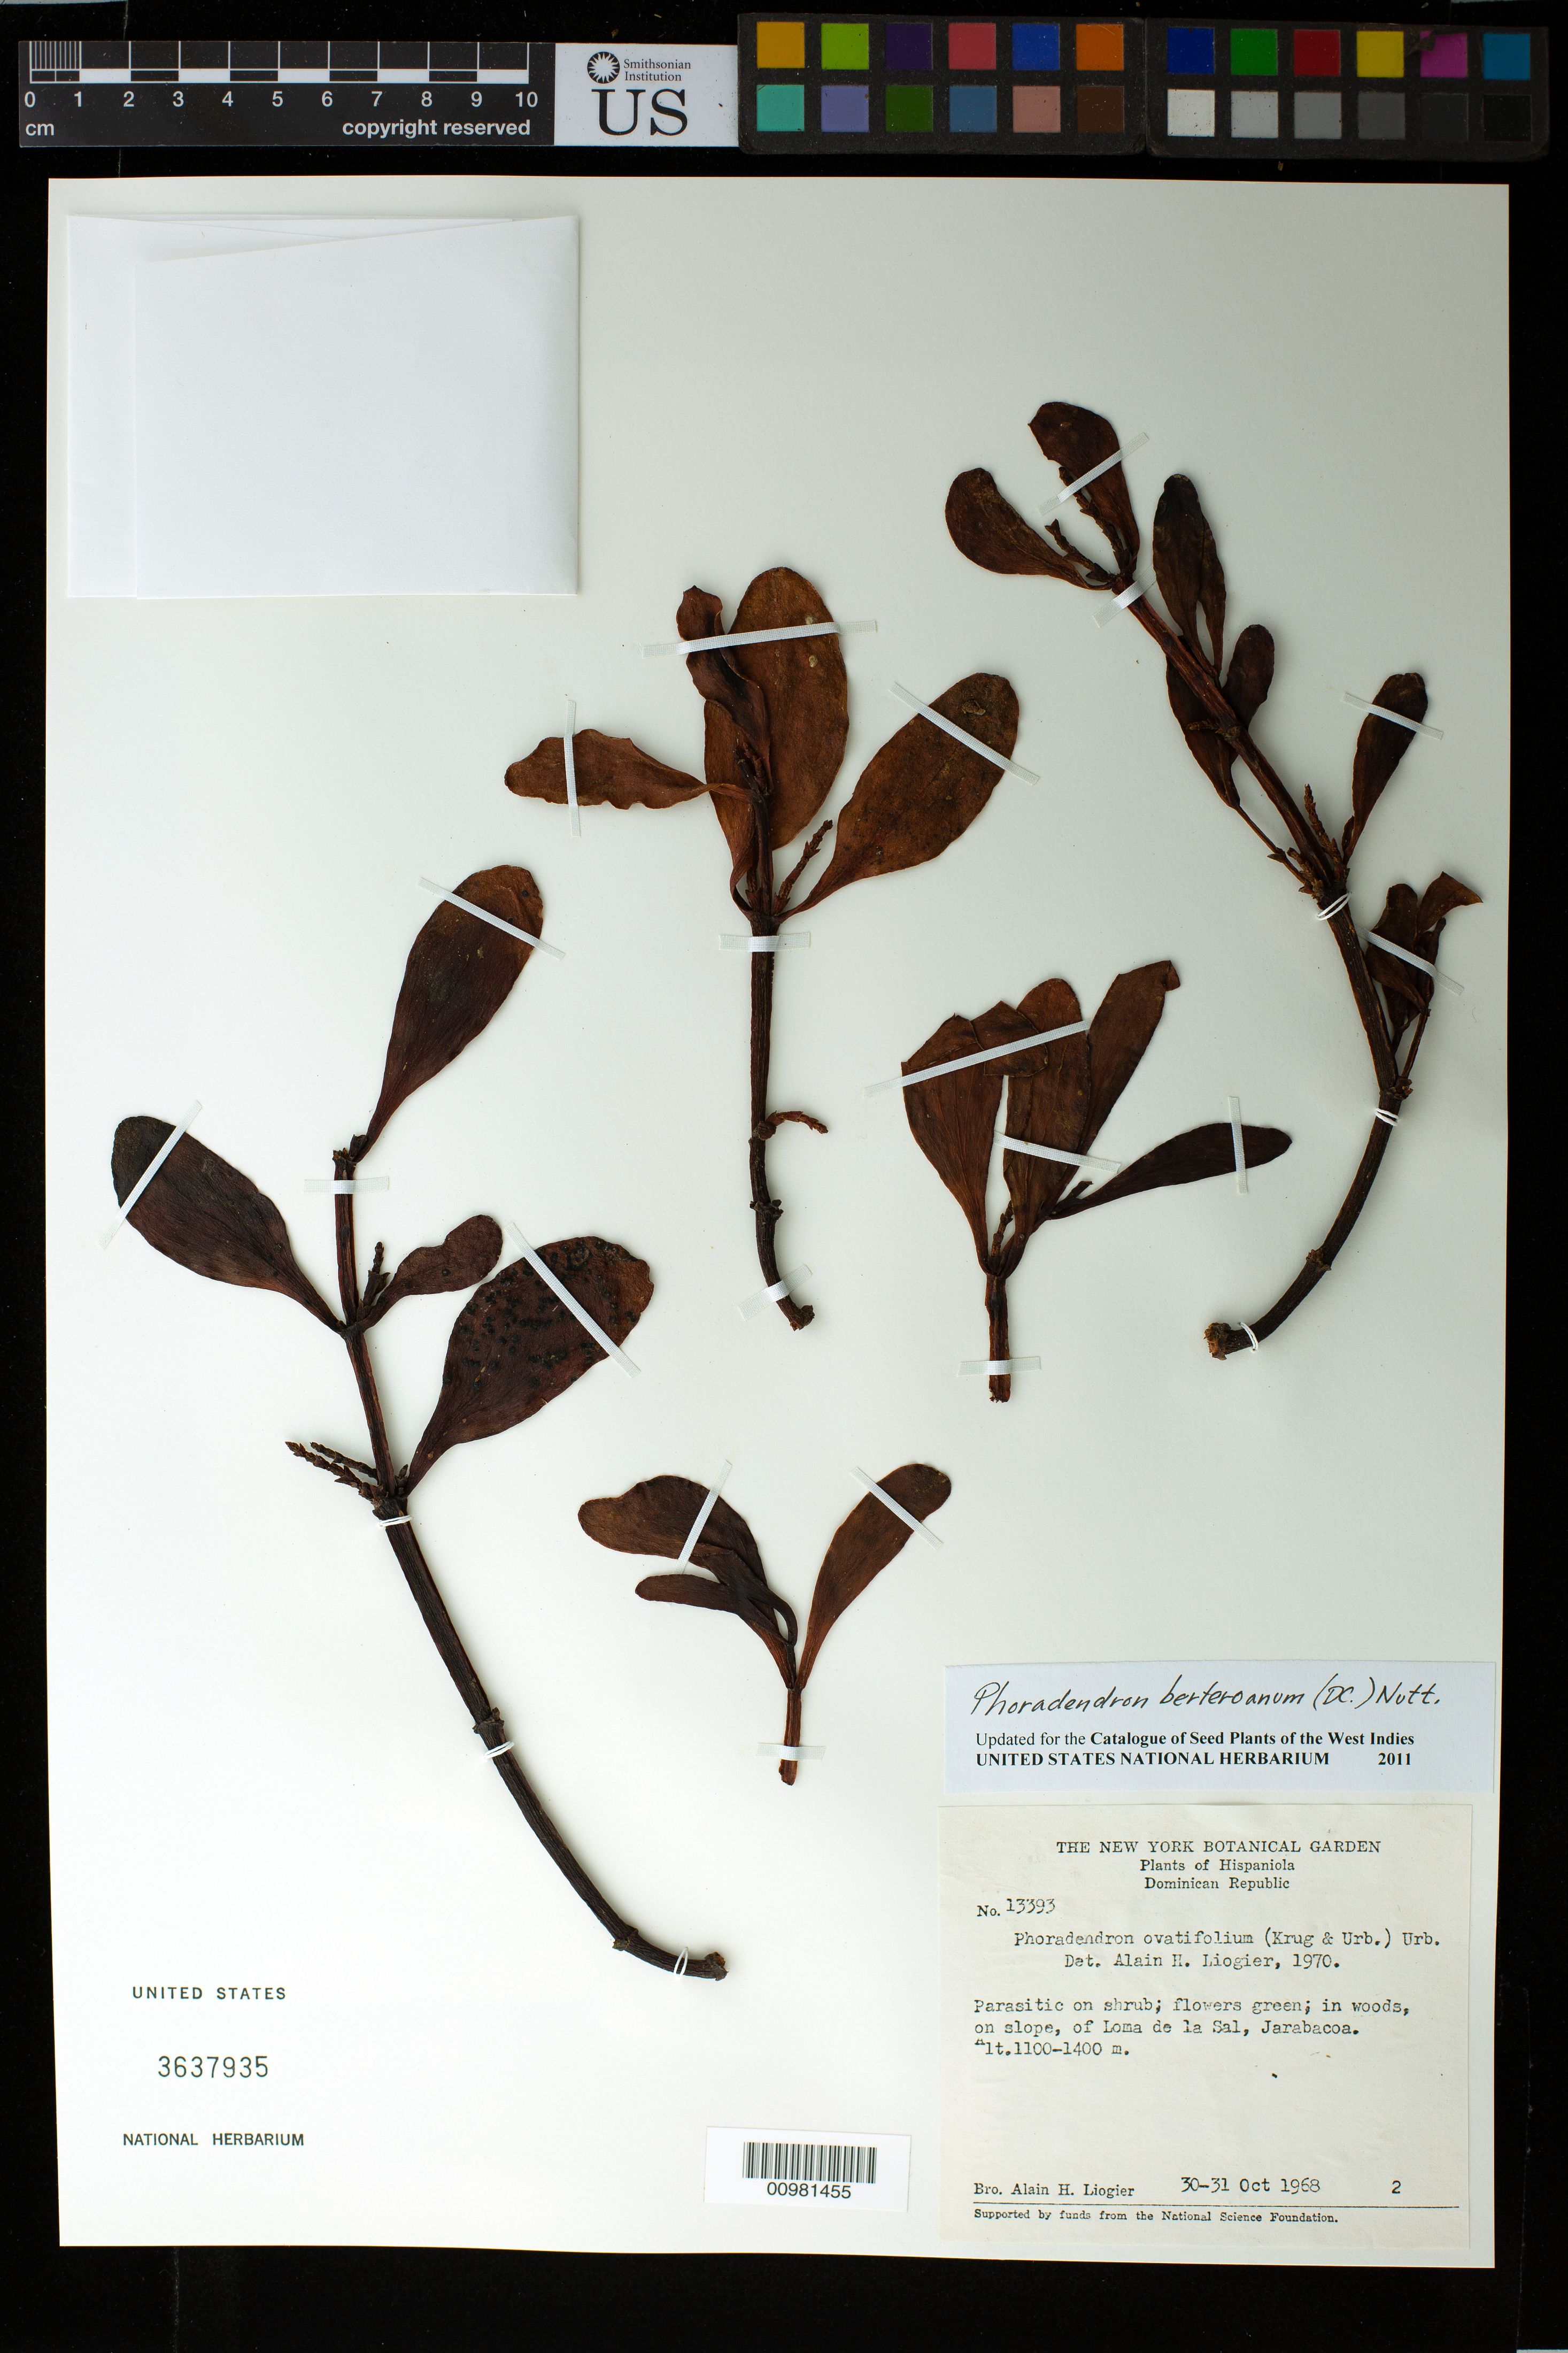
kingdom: Plantae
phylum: Tracheophyta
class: Magnoliopsida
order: Santalales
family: Viscaceae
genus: Phoradendron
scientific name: Phoradendron berteroanum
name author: (DC.) Nutt.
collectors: A. H. Liogier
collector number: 13393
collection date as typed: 30 Oct 1968 to 31 Oct 1968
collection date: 1968-10-30/1968-10-31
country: Dominican Republic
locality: Loma de la Sal, Jarabacoa.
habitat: In woods on slope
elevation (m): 1100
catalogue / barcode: US 3637935